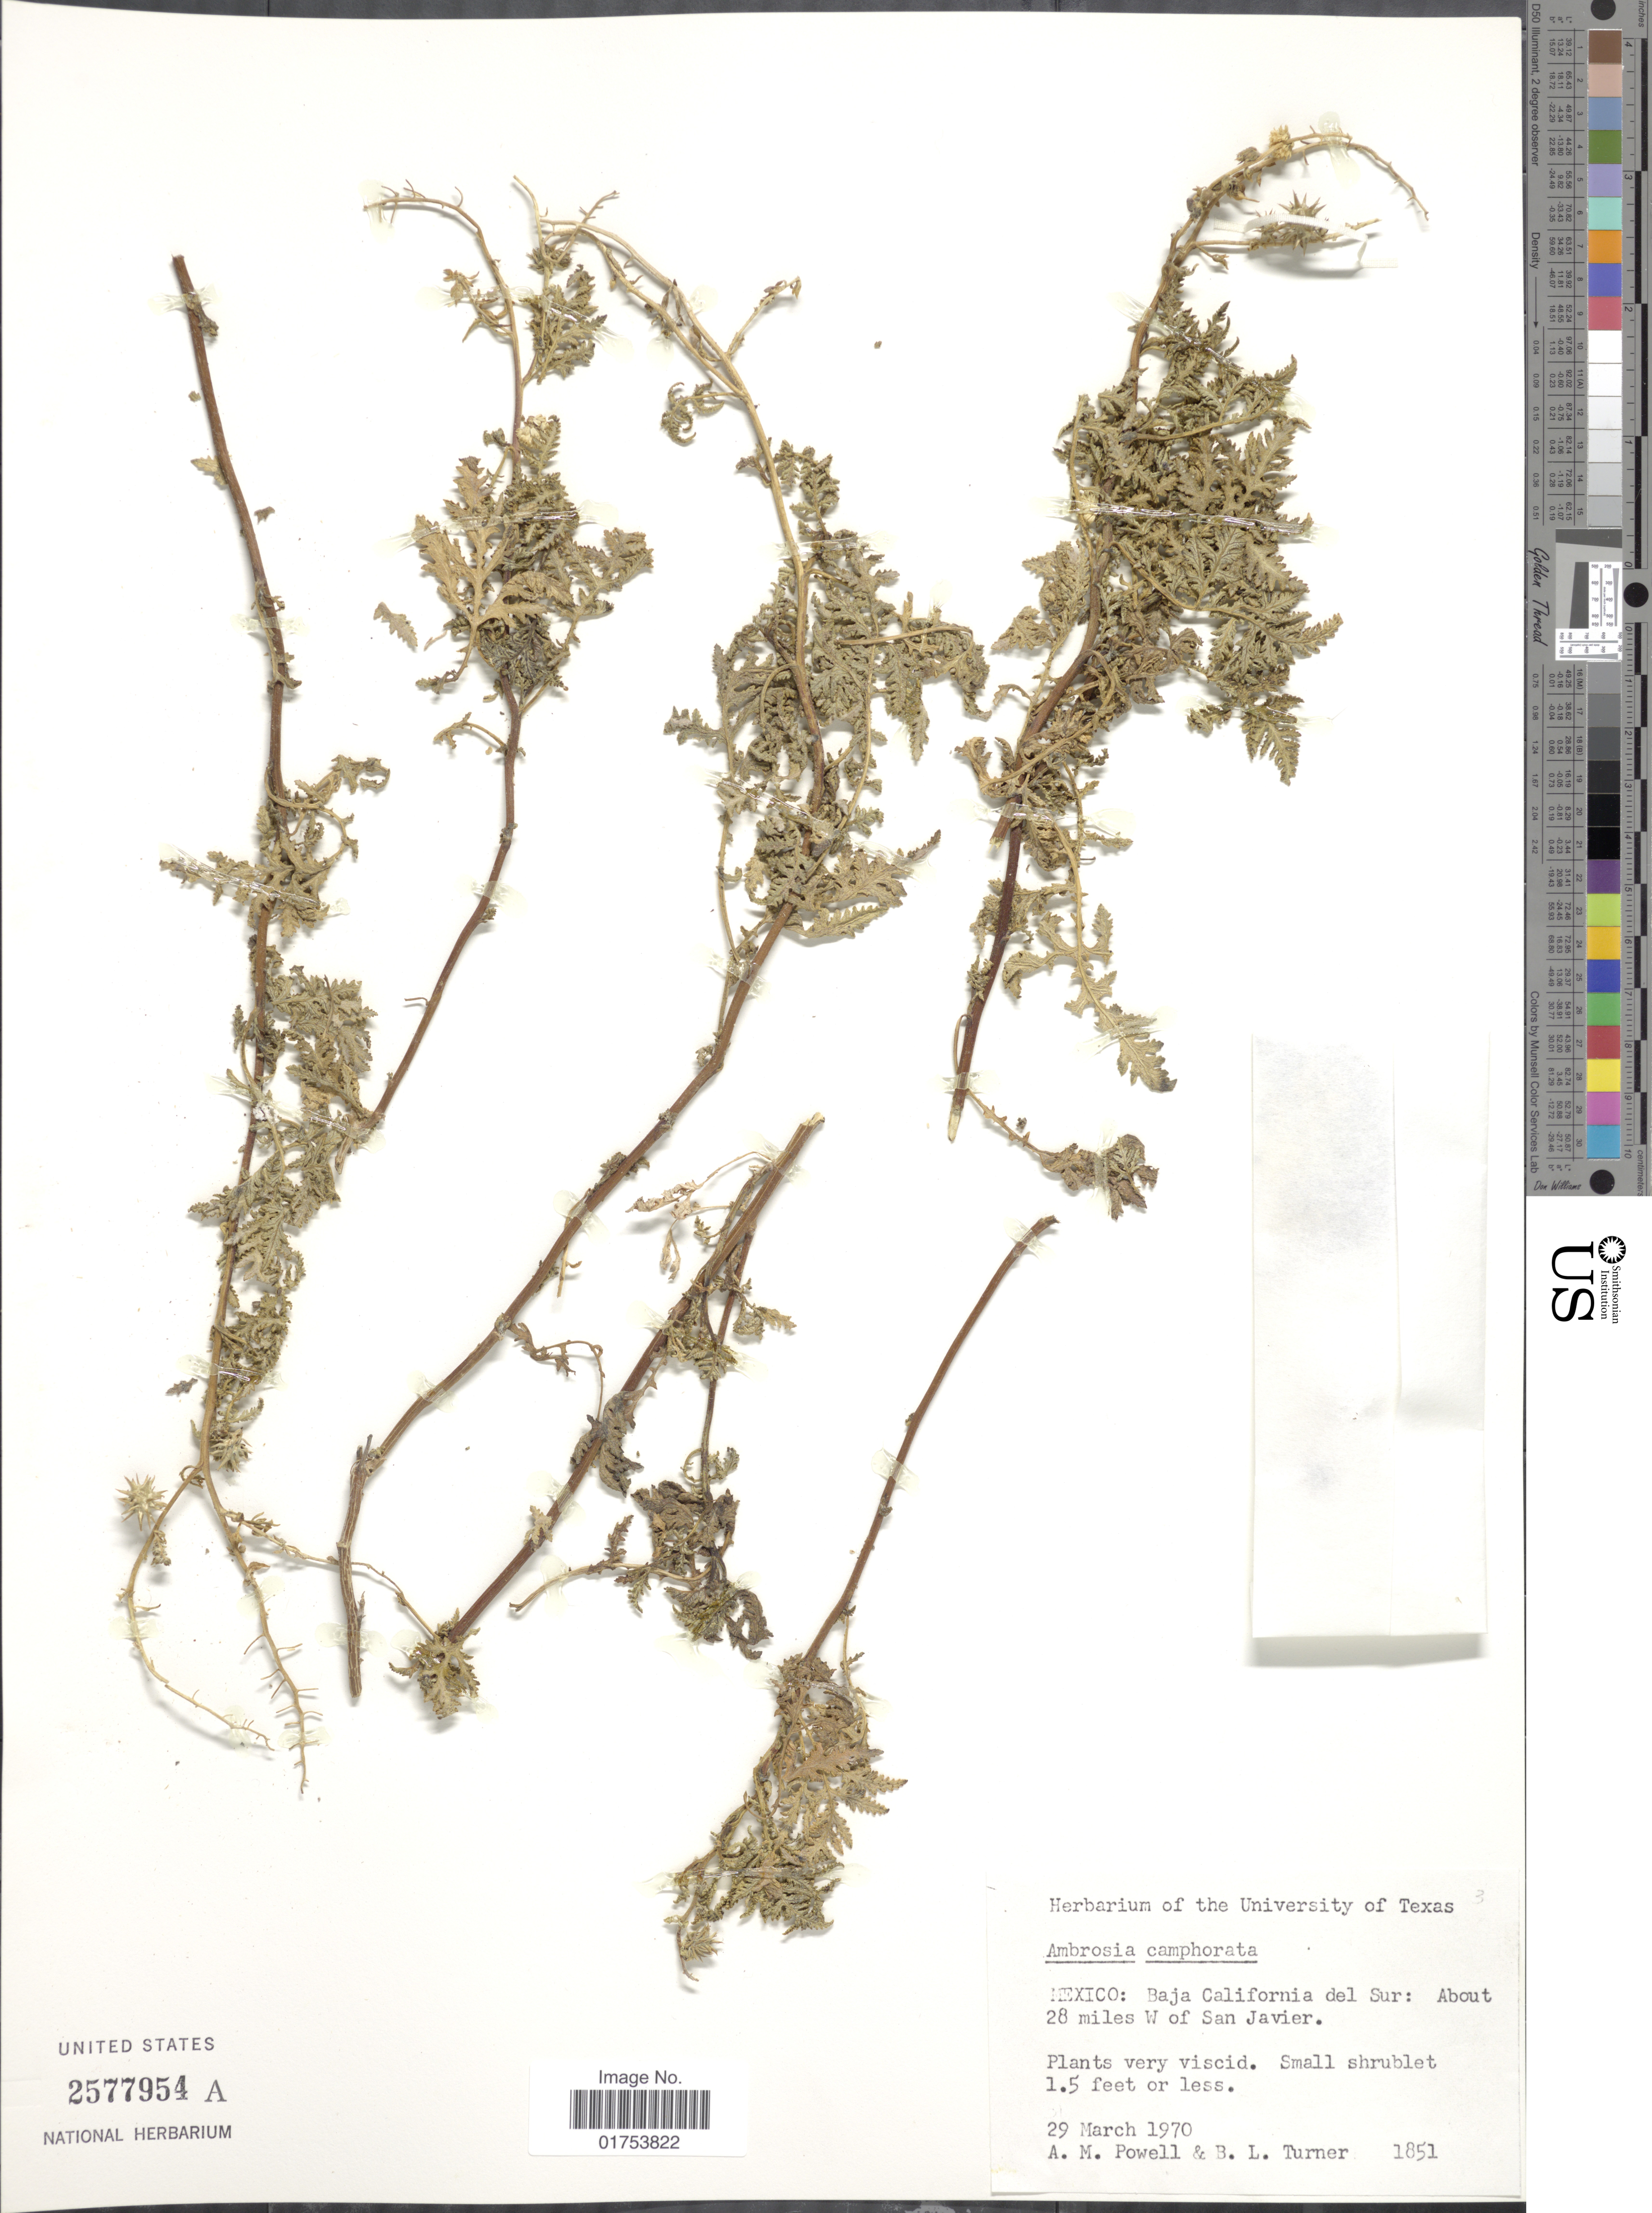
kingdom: Plantae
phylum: Tracheophyta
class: Magnoliopsida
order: Asterales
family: Asteraceae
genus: Ambrosia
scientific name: Ambrosia camphorata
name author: (Greene) W.W.Payne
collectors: A. M. Powell & B. L. Turner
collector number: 1851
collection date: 1970-03-29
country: Mexico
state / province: Baja California Sur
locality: About 28 miles W of San Javier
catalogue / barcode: US 2577954A